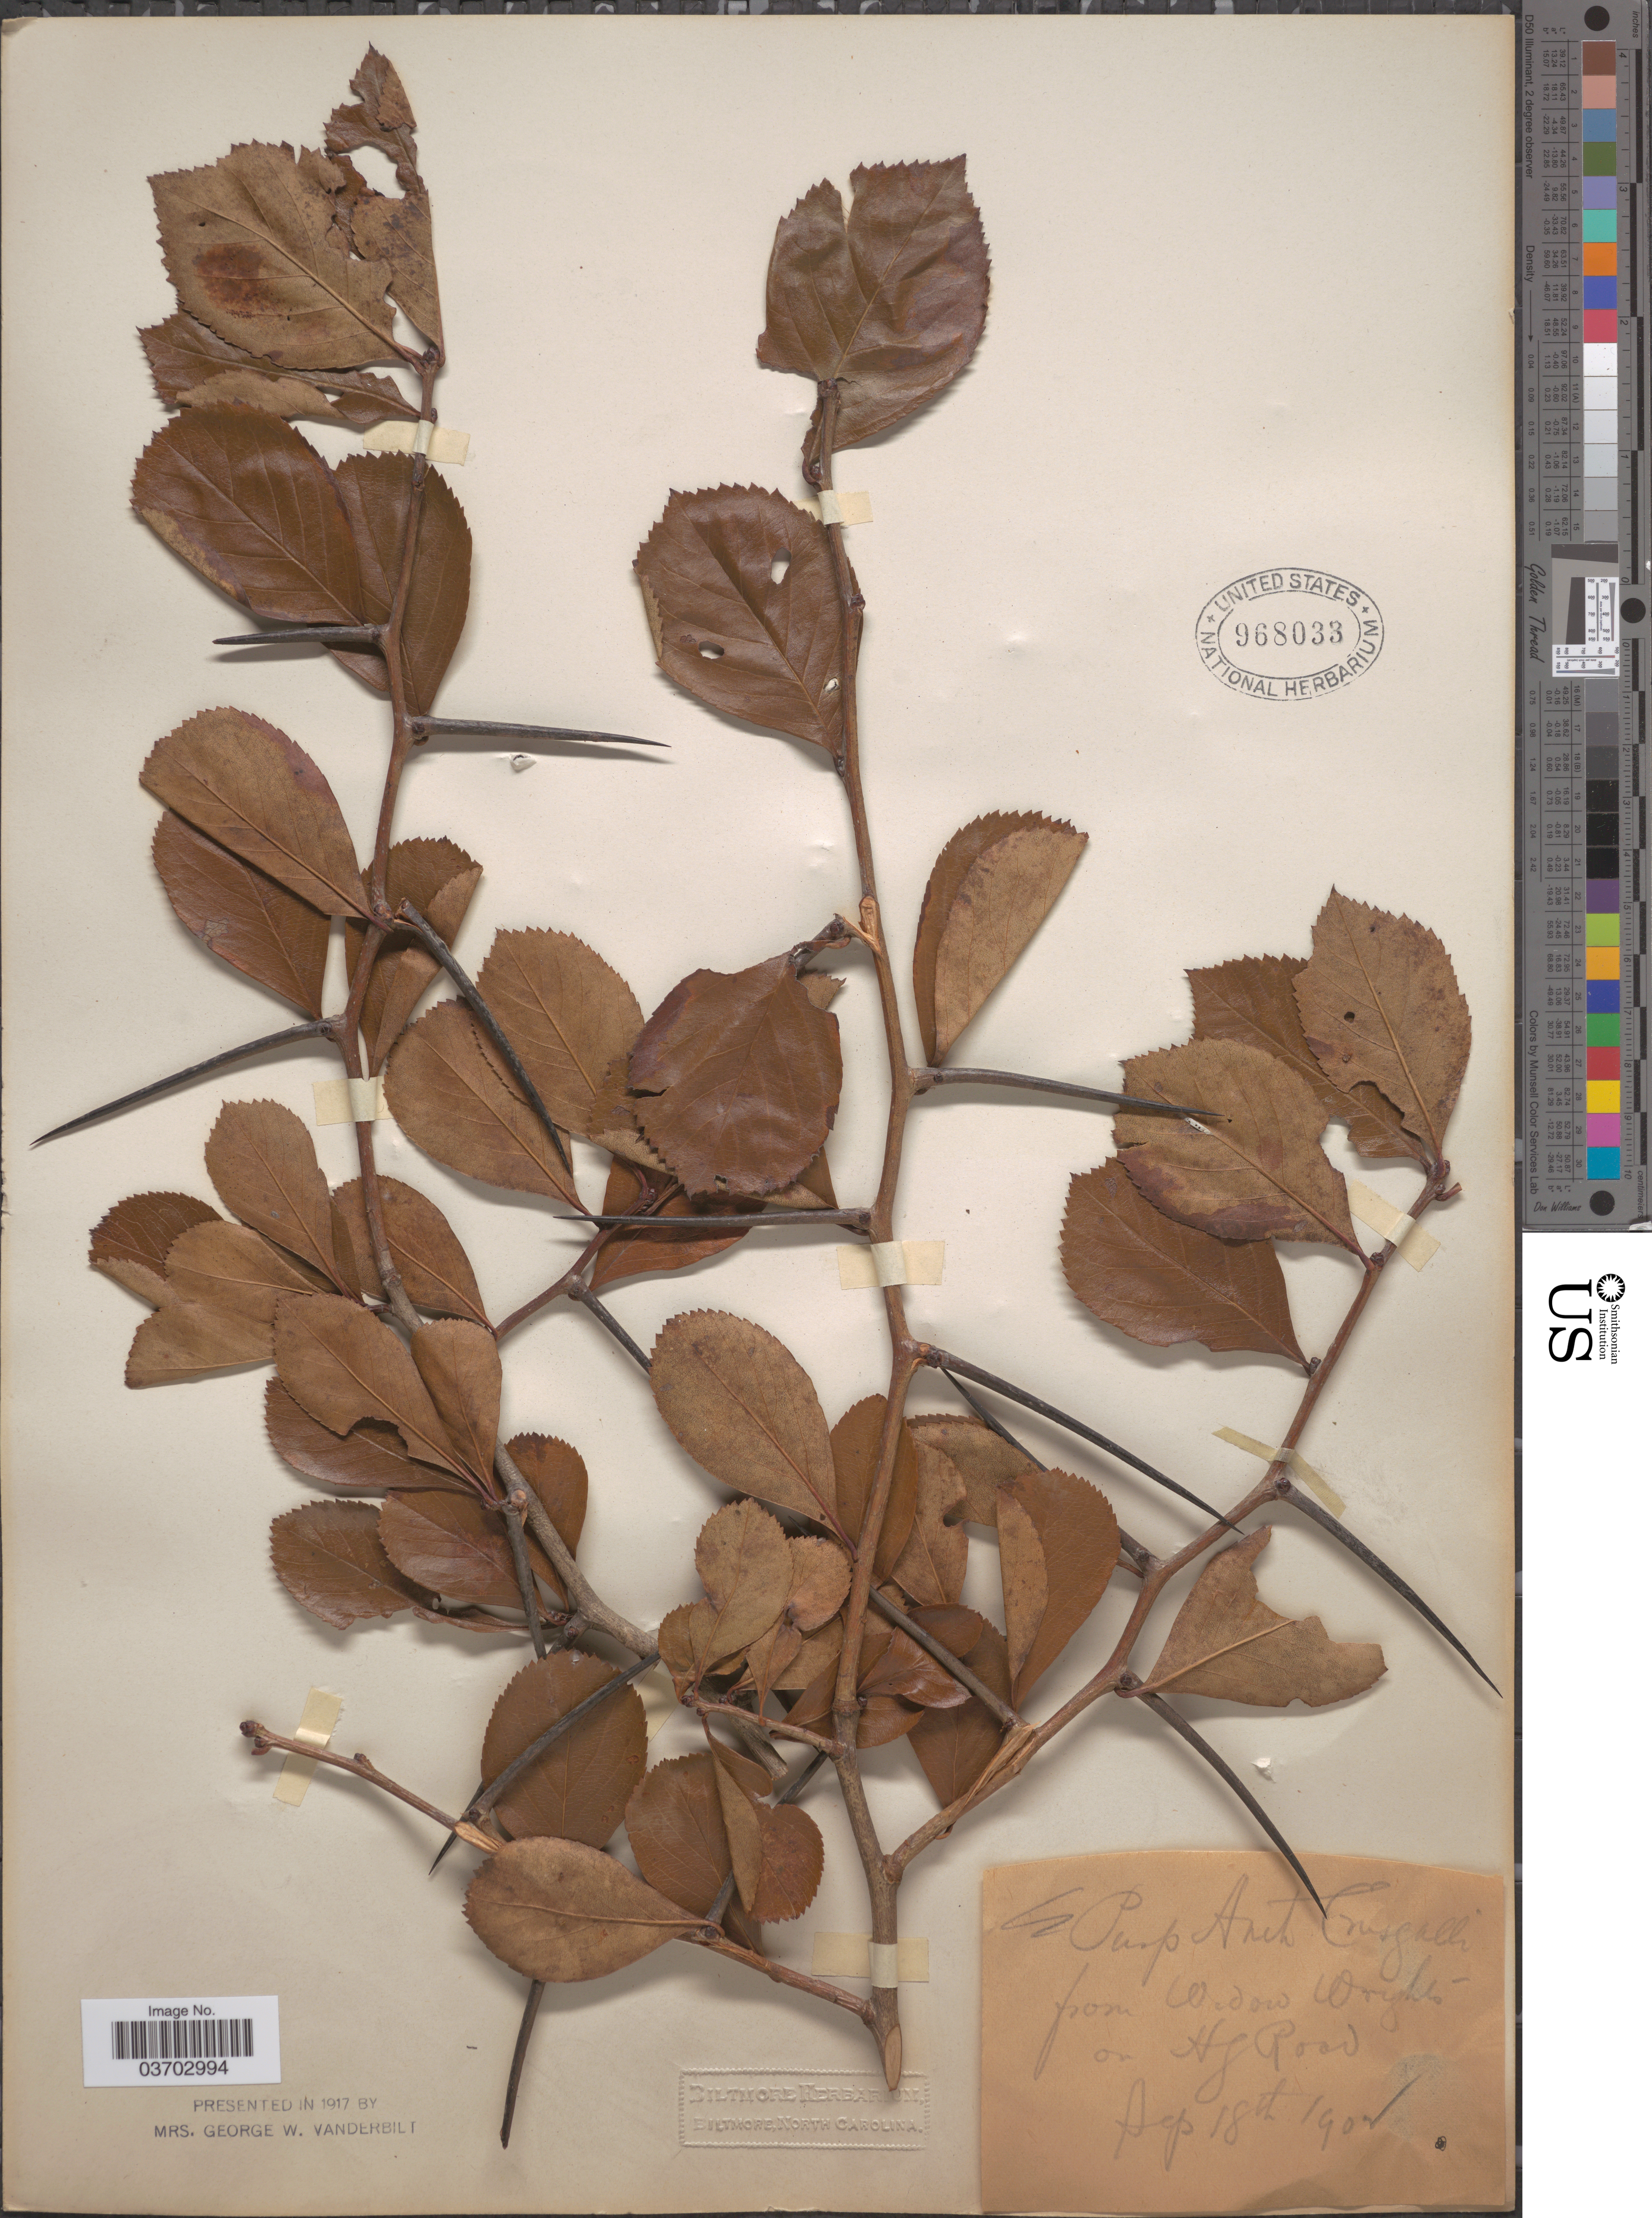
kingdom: Plantae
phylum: Tracheophyta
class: Magnoliopsida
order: Rosales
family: Rosaceae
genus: Crataegus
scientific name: Crataegus crus-galli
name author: L.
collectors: ex herb. Biltmore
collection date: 1902-04-18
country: United States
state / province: North Carolina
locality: From Widow Wryhts [interpreted] on Hg Road.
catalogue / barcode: US 968033